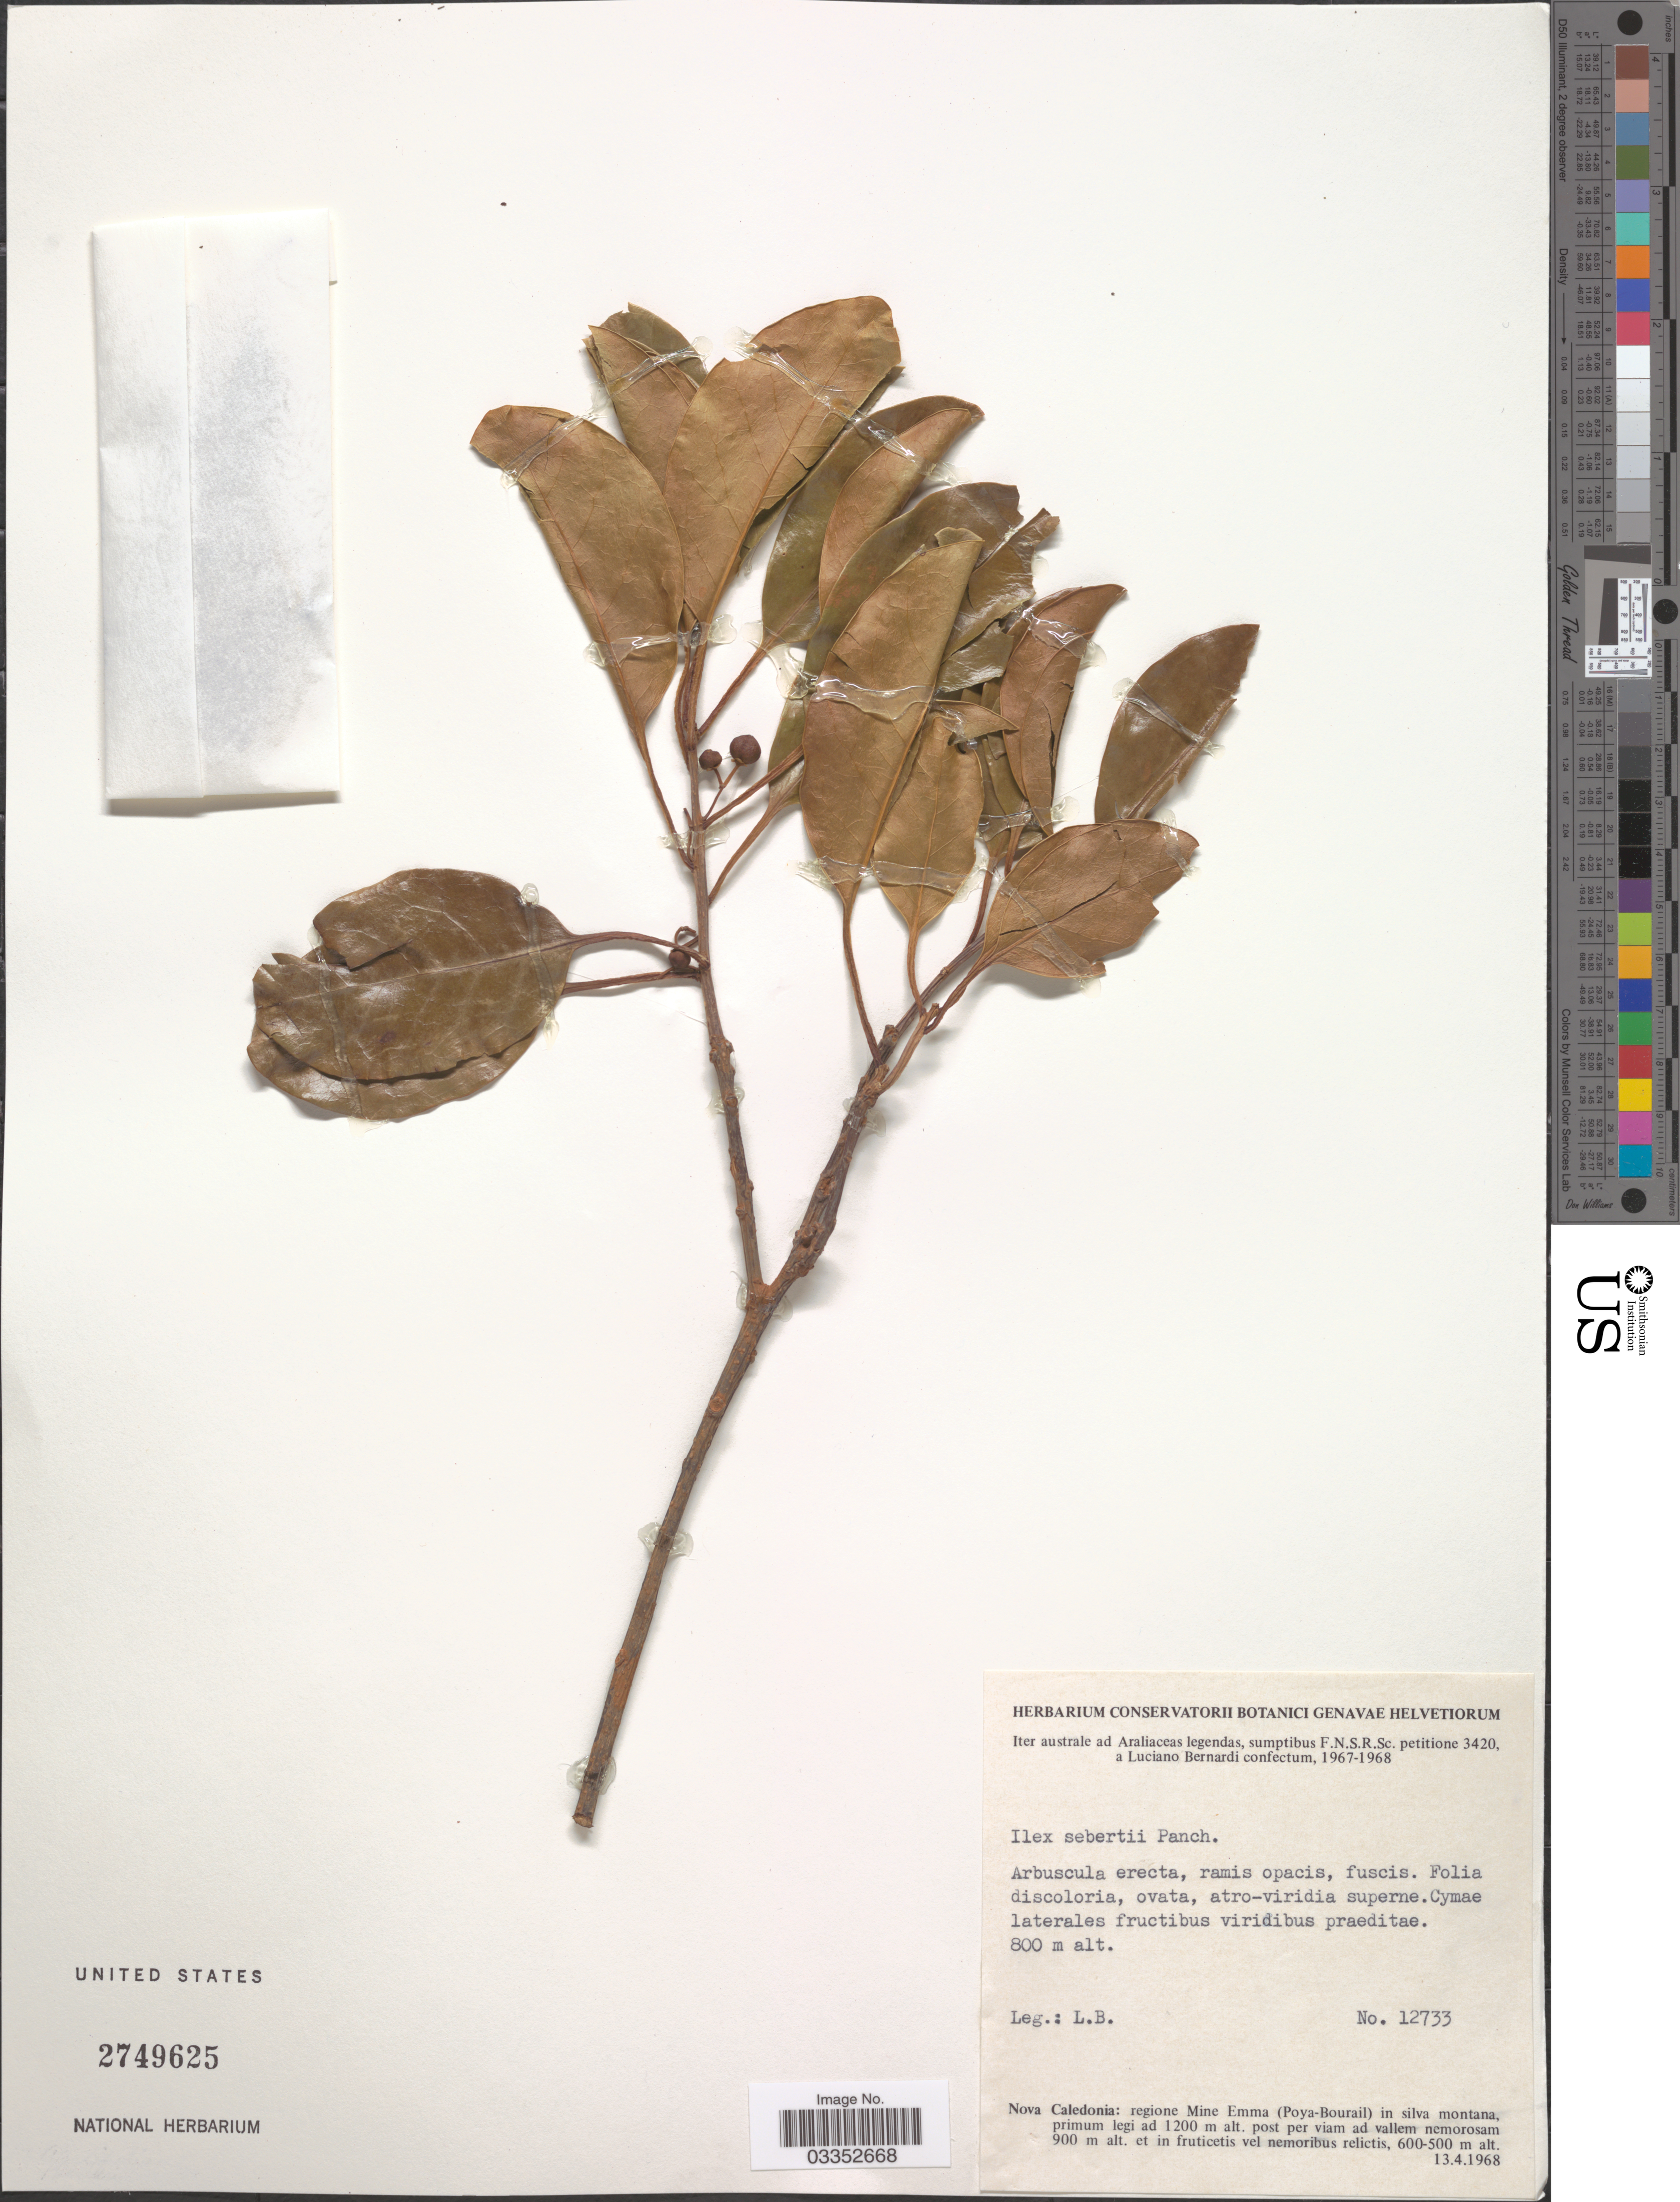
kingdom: Plantae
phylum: Tracheophyta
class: Magnoliopsida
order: Aquifoliales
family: Aquifoliaceae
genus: Ilex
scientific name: Ilex sebertii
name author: Pancher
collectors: L. Bernardi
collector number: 12733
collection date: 1968-04-13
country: New Caledonia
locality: Nova Caledonia: regione Mine Emma (Poya-Bourail) in silva montana, primum legi ad 1200 m alt. post per viam ad vallem nemorosam 900 m alt. et in fruticetis vel nemoribus relictis, 600-500 m alt.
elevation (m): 800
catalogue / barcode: US 2749625